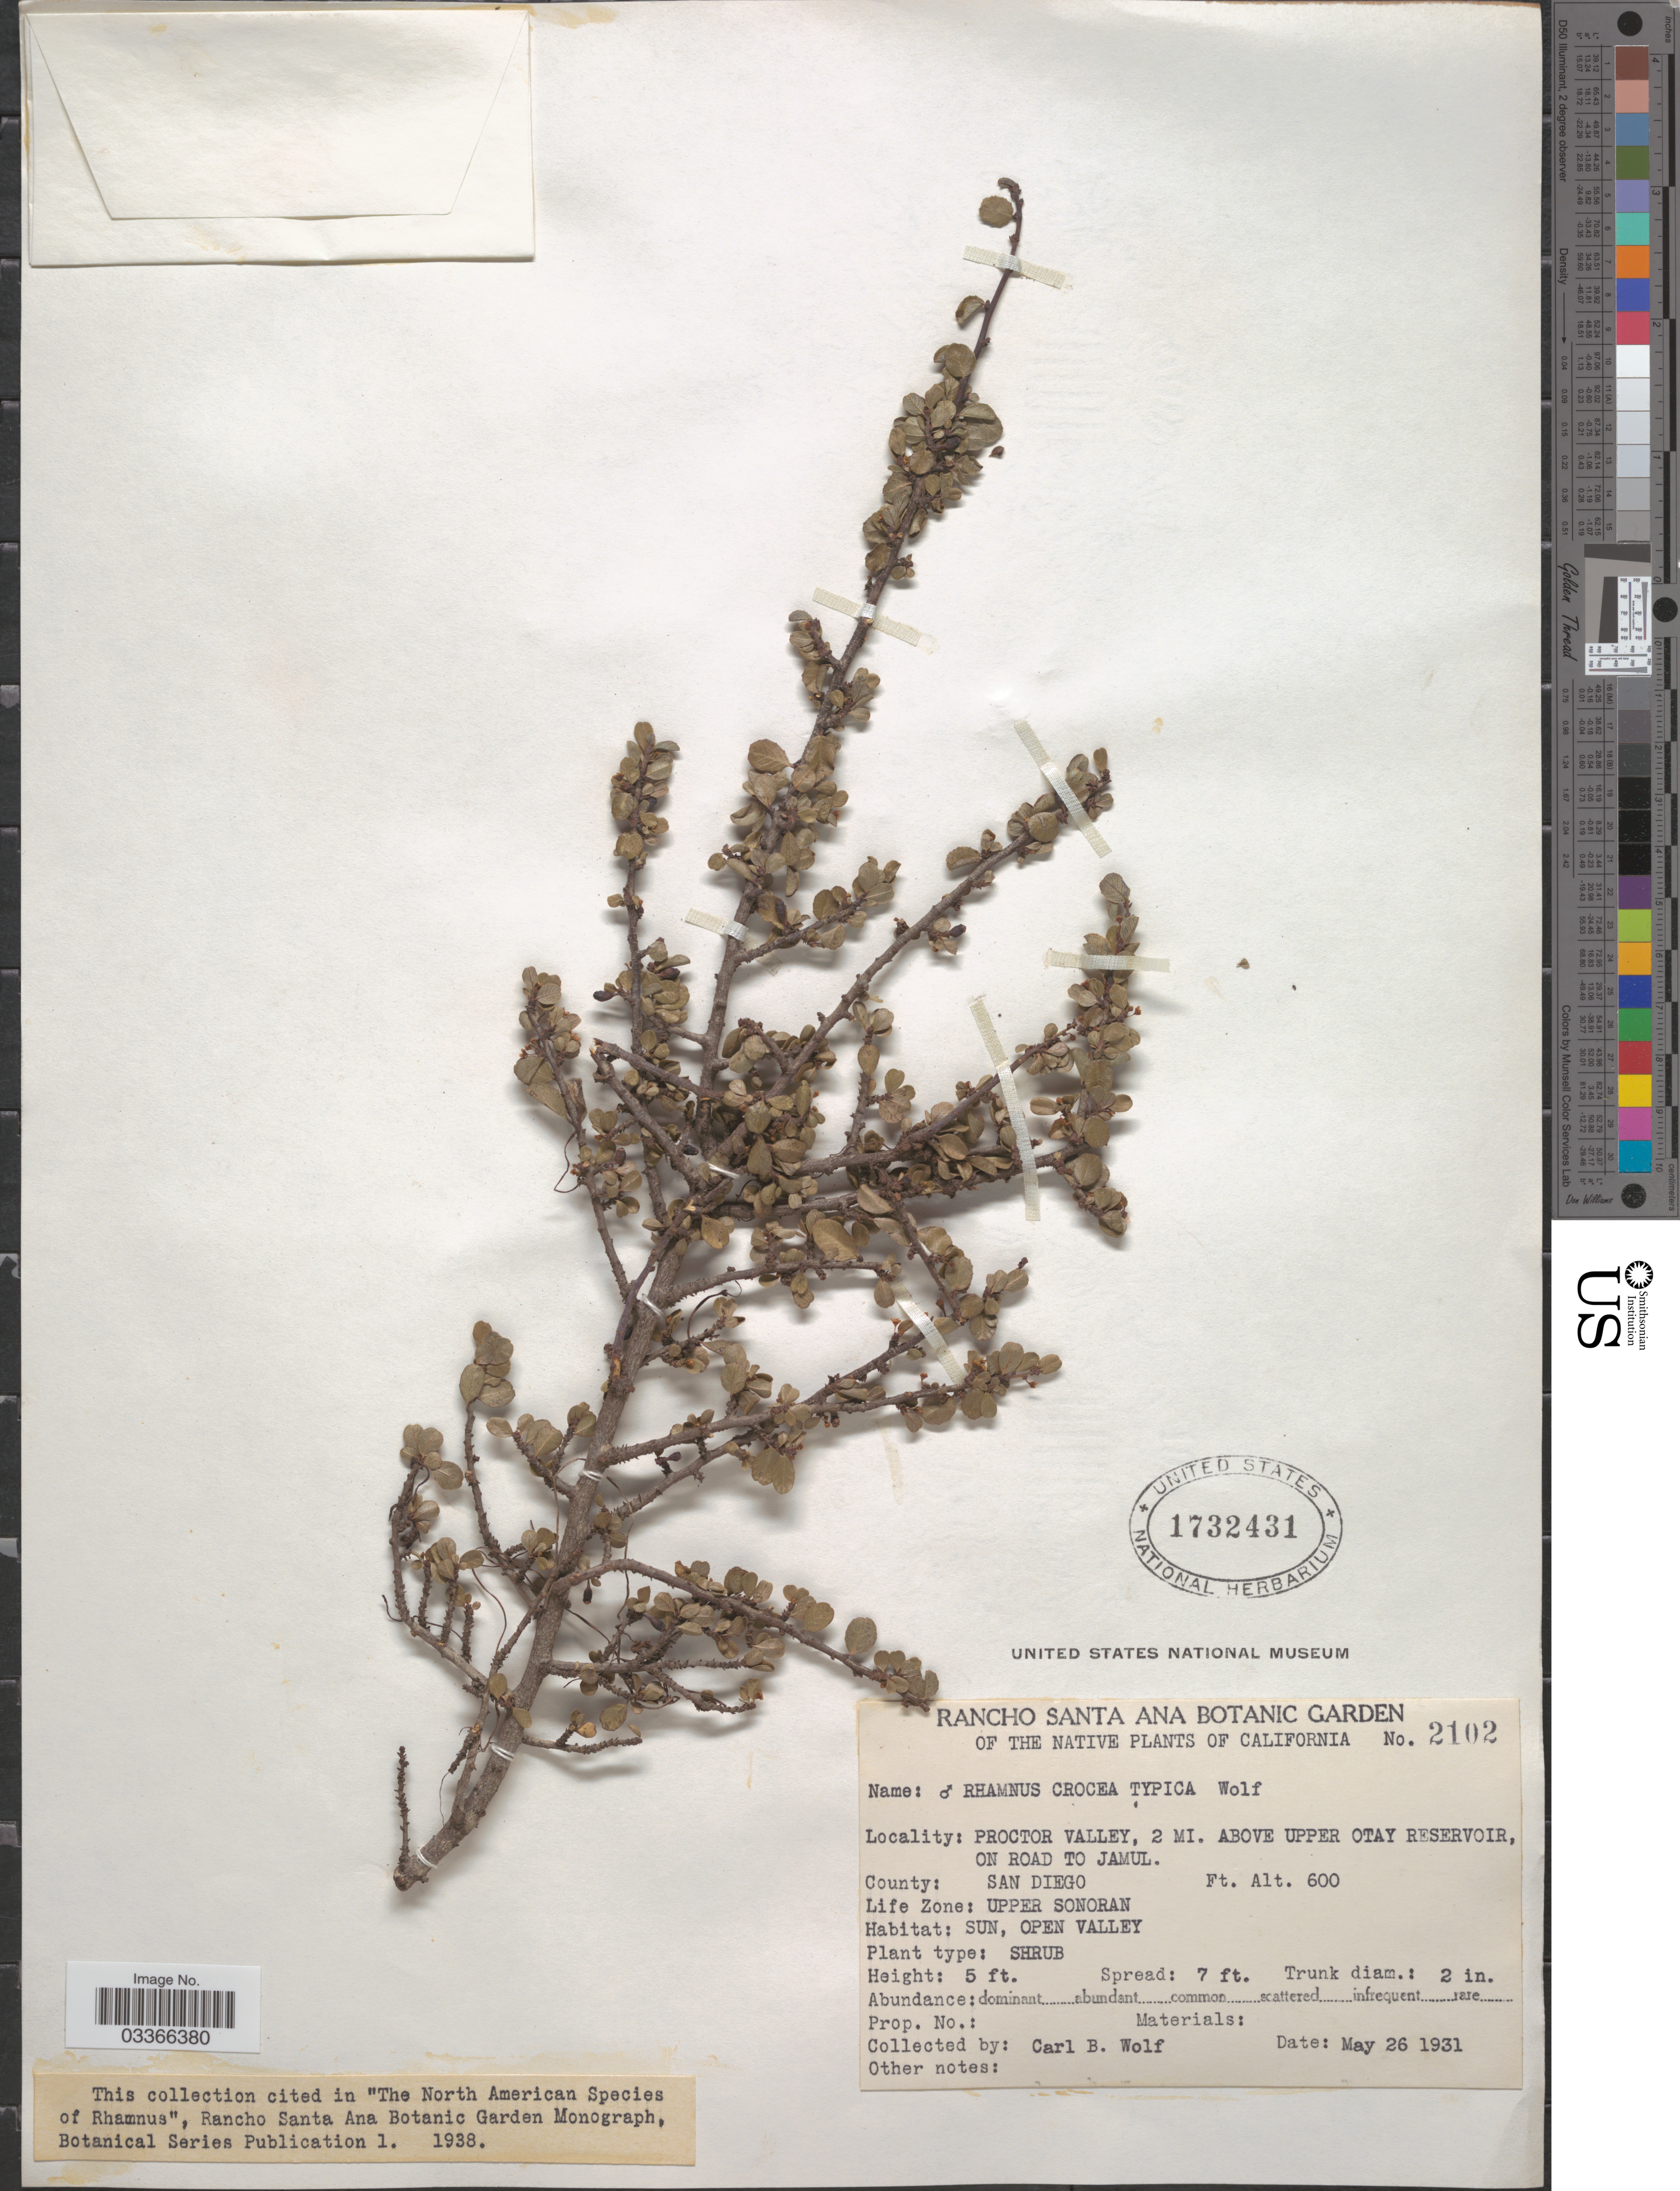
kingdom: Plantae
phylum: Tracheophyta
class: Magnoliopsida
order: Rosales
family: Rhamnaceae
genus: Rhamnus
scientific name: Rhamnus crocea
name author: Nutt.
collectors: C. B. Wolf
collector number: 2102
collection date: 1931-05-26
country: United States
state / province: California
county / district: San Diego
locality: Proctor Valley, 2 mi. above Upper Otay Reservoir, on road to Jamul. County: San Diego. Life Zone: Upper Sonoran.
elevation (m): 183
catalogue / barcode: US 1732431